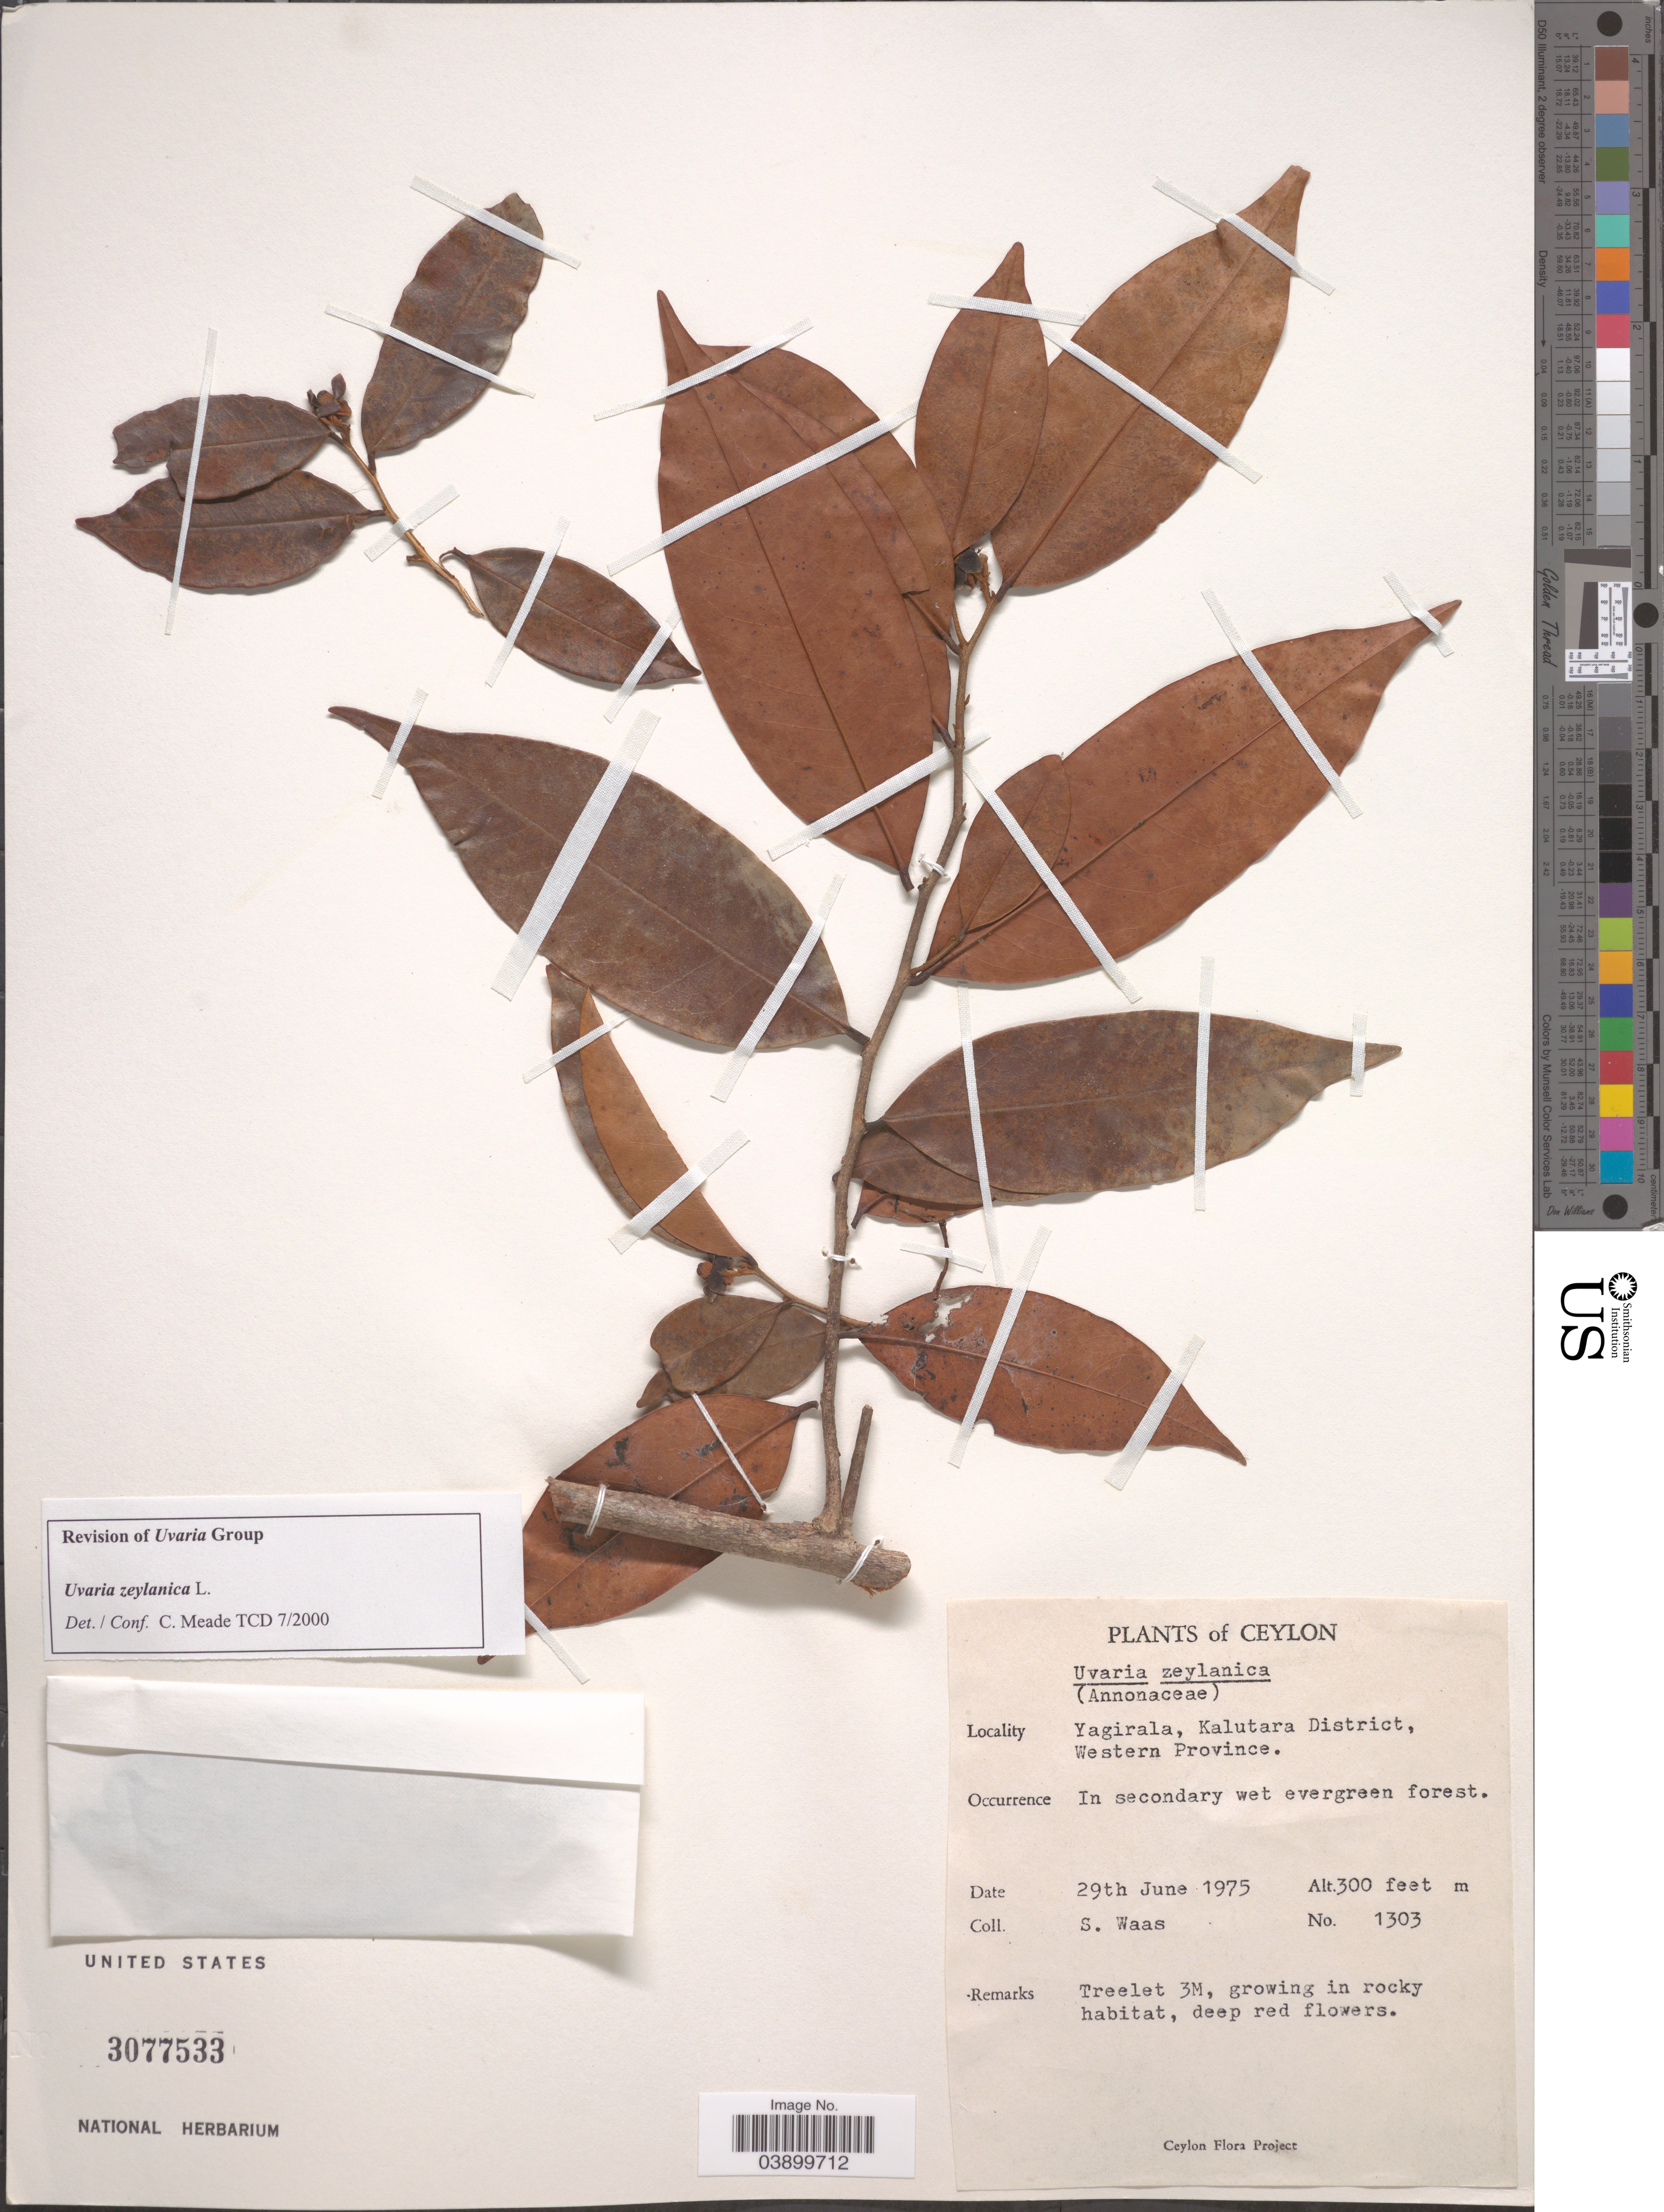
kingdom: Plantae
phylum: Tracheophyta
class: Magnoliopsida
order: Magnoliales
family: Annonaceae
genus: Uvaria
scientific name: Uvaria zeylanica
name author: L.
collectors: S. Waas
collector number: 1303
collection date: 1975-06-29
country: Sri Lanka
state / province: Western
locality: Ceylon. Yagirala, Kalutara District.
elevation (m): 91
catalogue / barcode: US 3077533